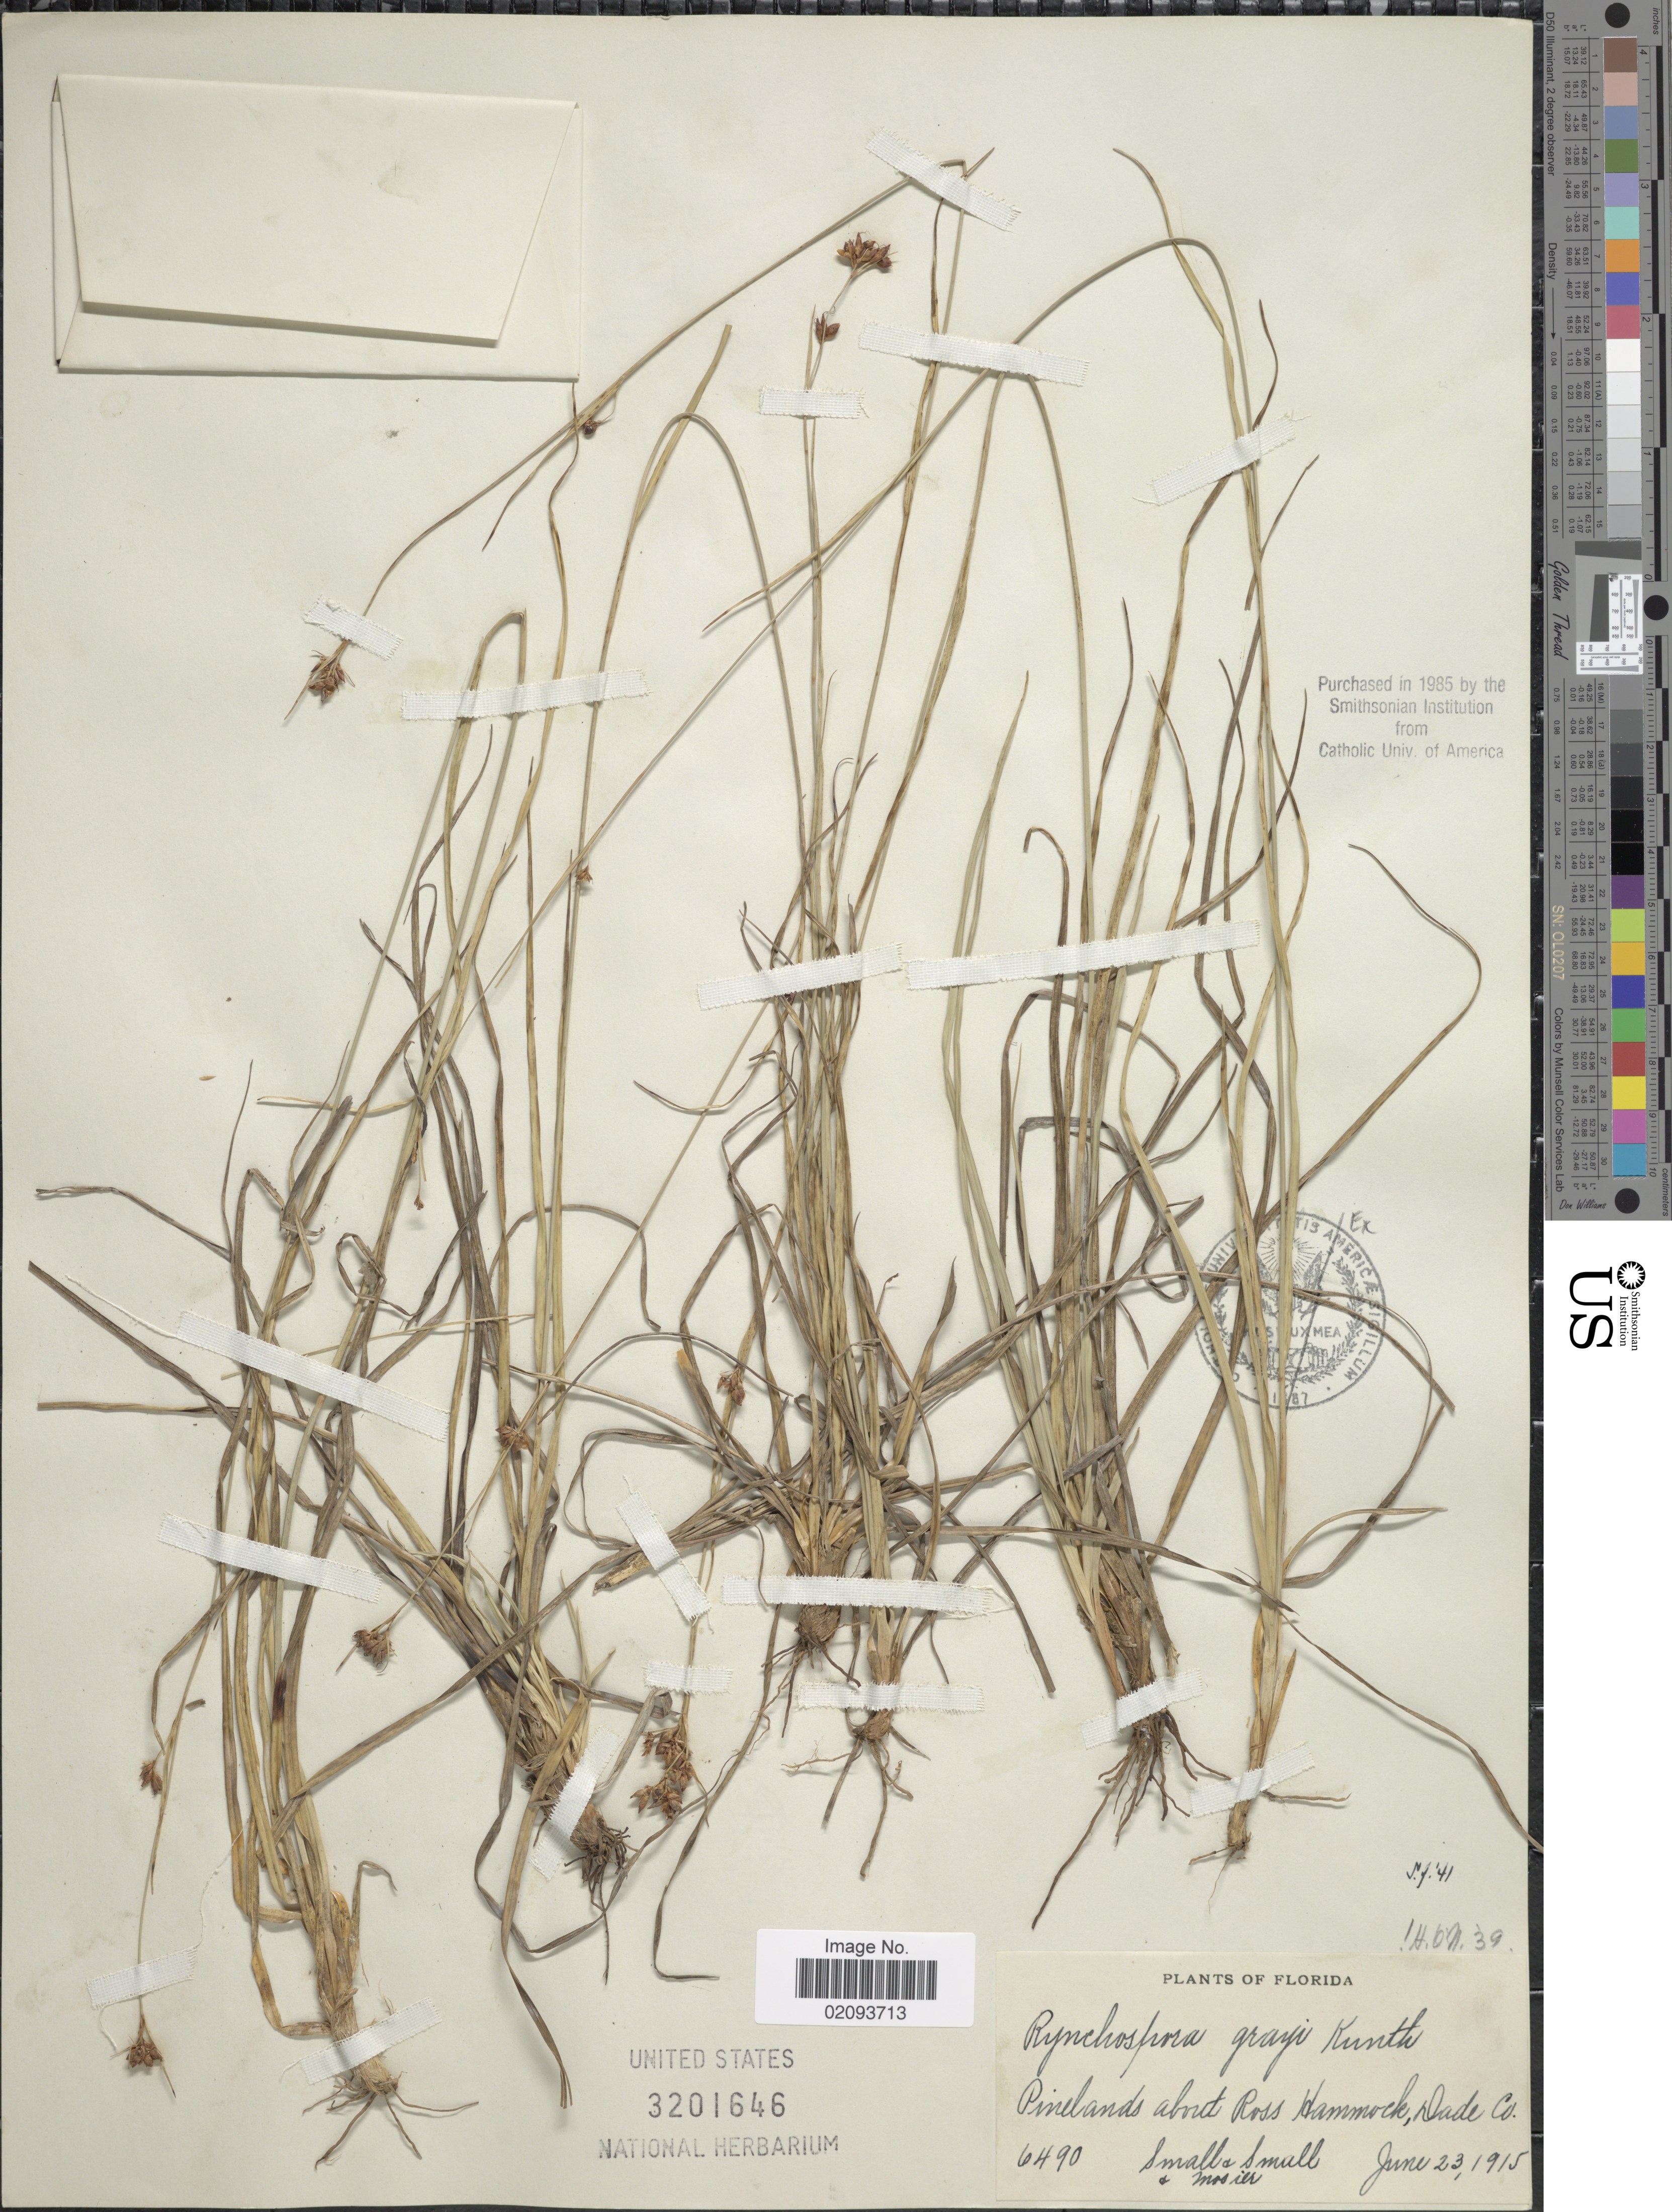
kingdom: Plantae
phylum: Tracheophyta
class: Liliopsida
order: Poales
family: Cyperaceae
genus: Rhynchospora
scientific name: Rhynchospora grayi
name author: Kunth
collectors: -- Small, -- Small & Mosier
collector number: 6490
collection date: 1915-06-23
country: United States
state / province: Florida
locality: Pinelands about Ross Hammock, Dade Co.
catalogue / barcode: US 3201646